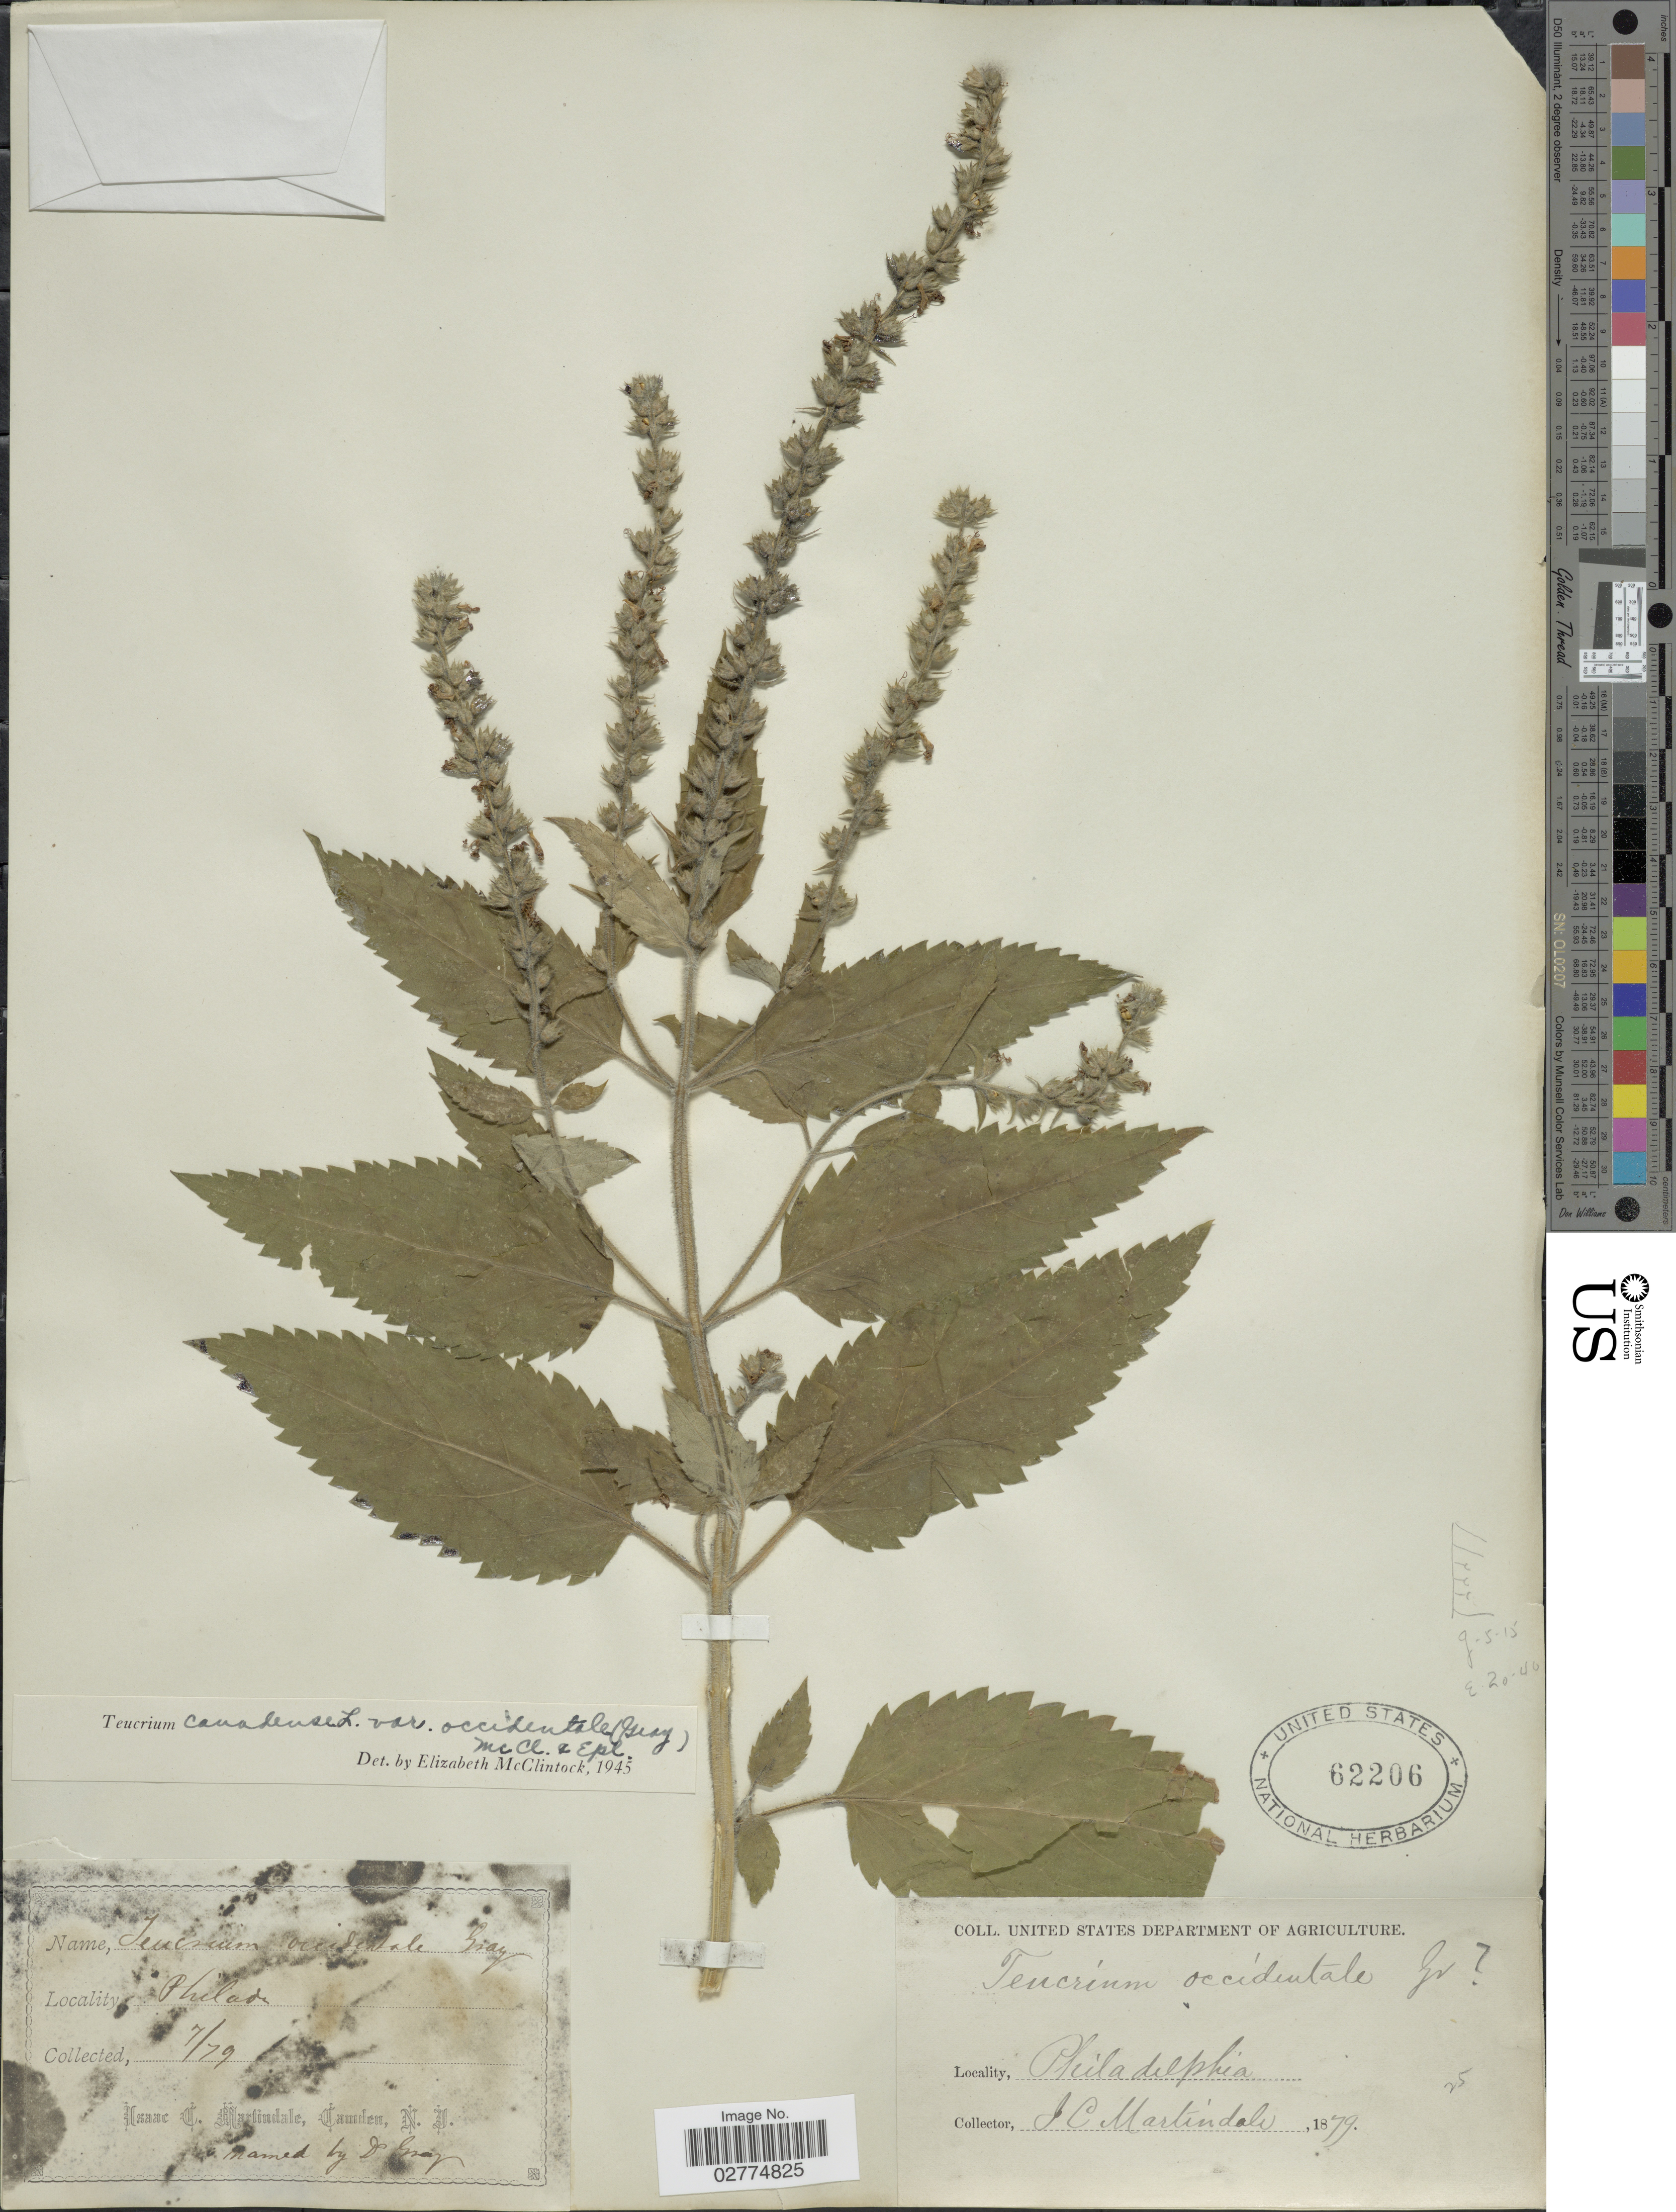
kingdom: Plantae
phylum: Tracheophyta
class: Magnoliopsida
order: Lamiales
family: Lamiaceae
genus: Teucrium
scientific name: Teucrium canadense var. occidentale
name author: (A. Gray) E. M. McClint. & Epling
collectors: I. C. Martindale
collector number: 25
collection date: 1879-07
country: United States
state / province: Pennsylvania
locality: Philadelphia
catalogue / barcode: US 62206